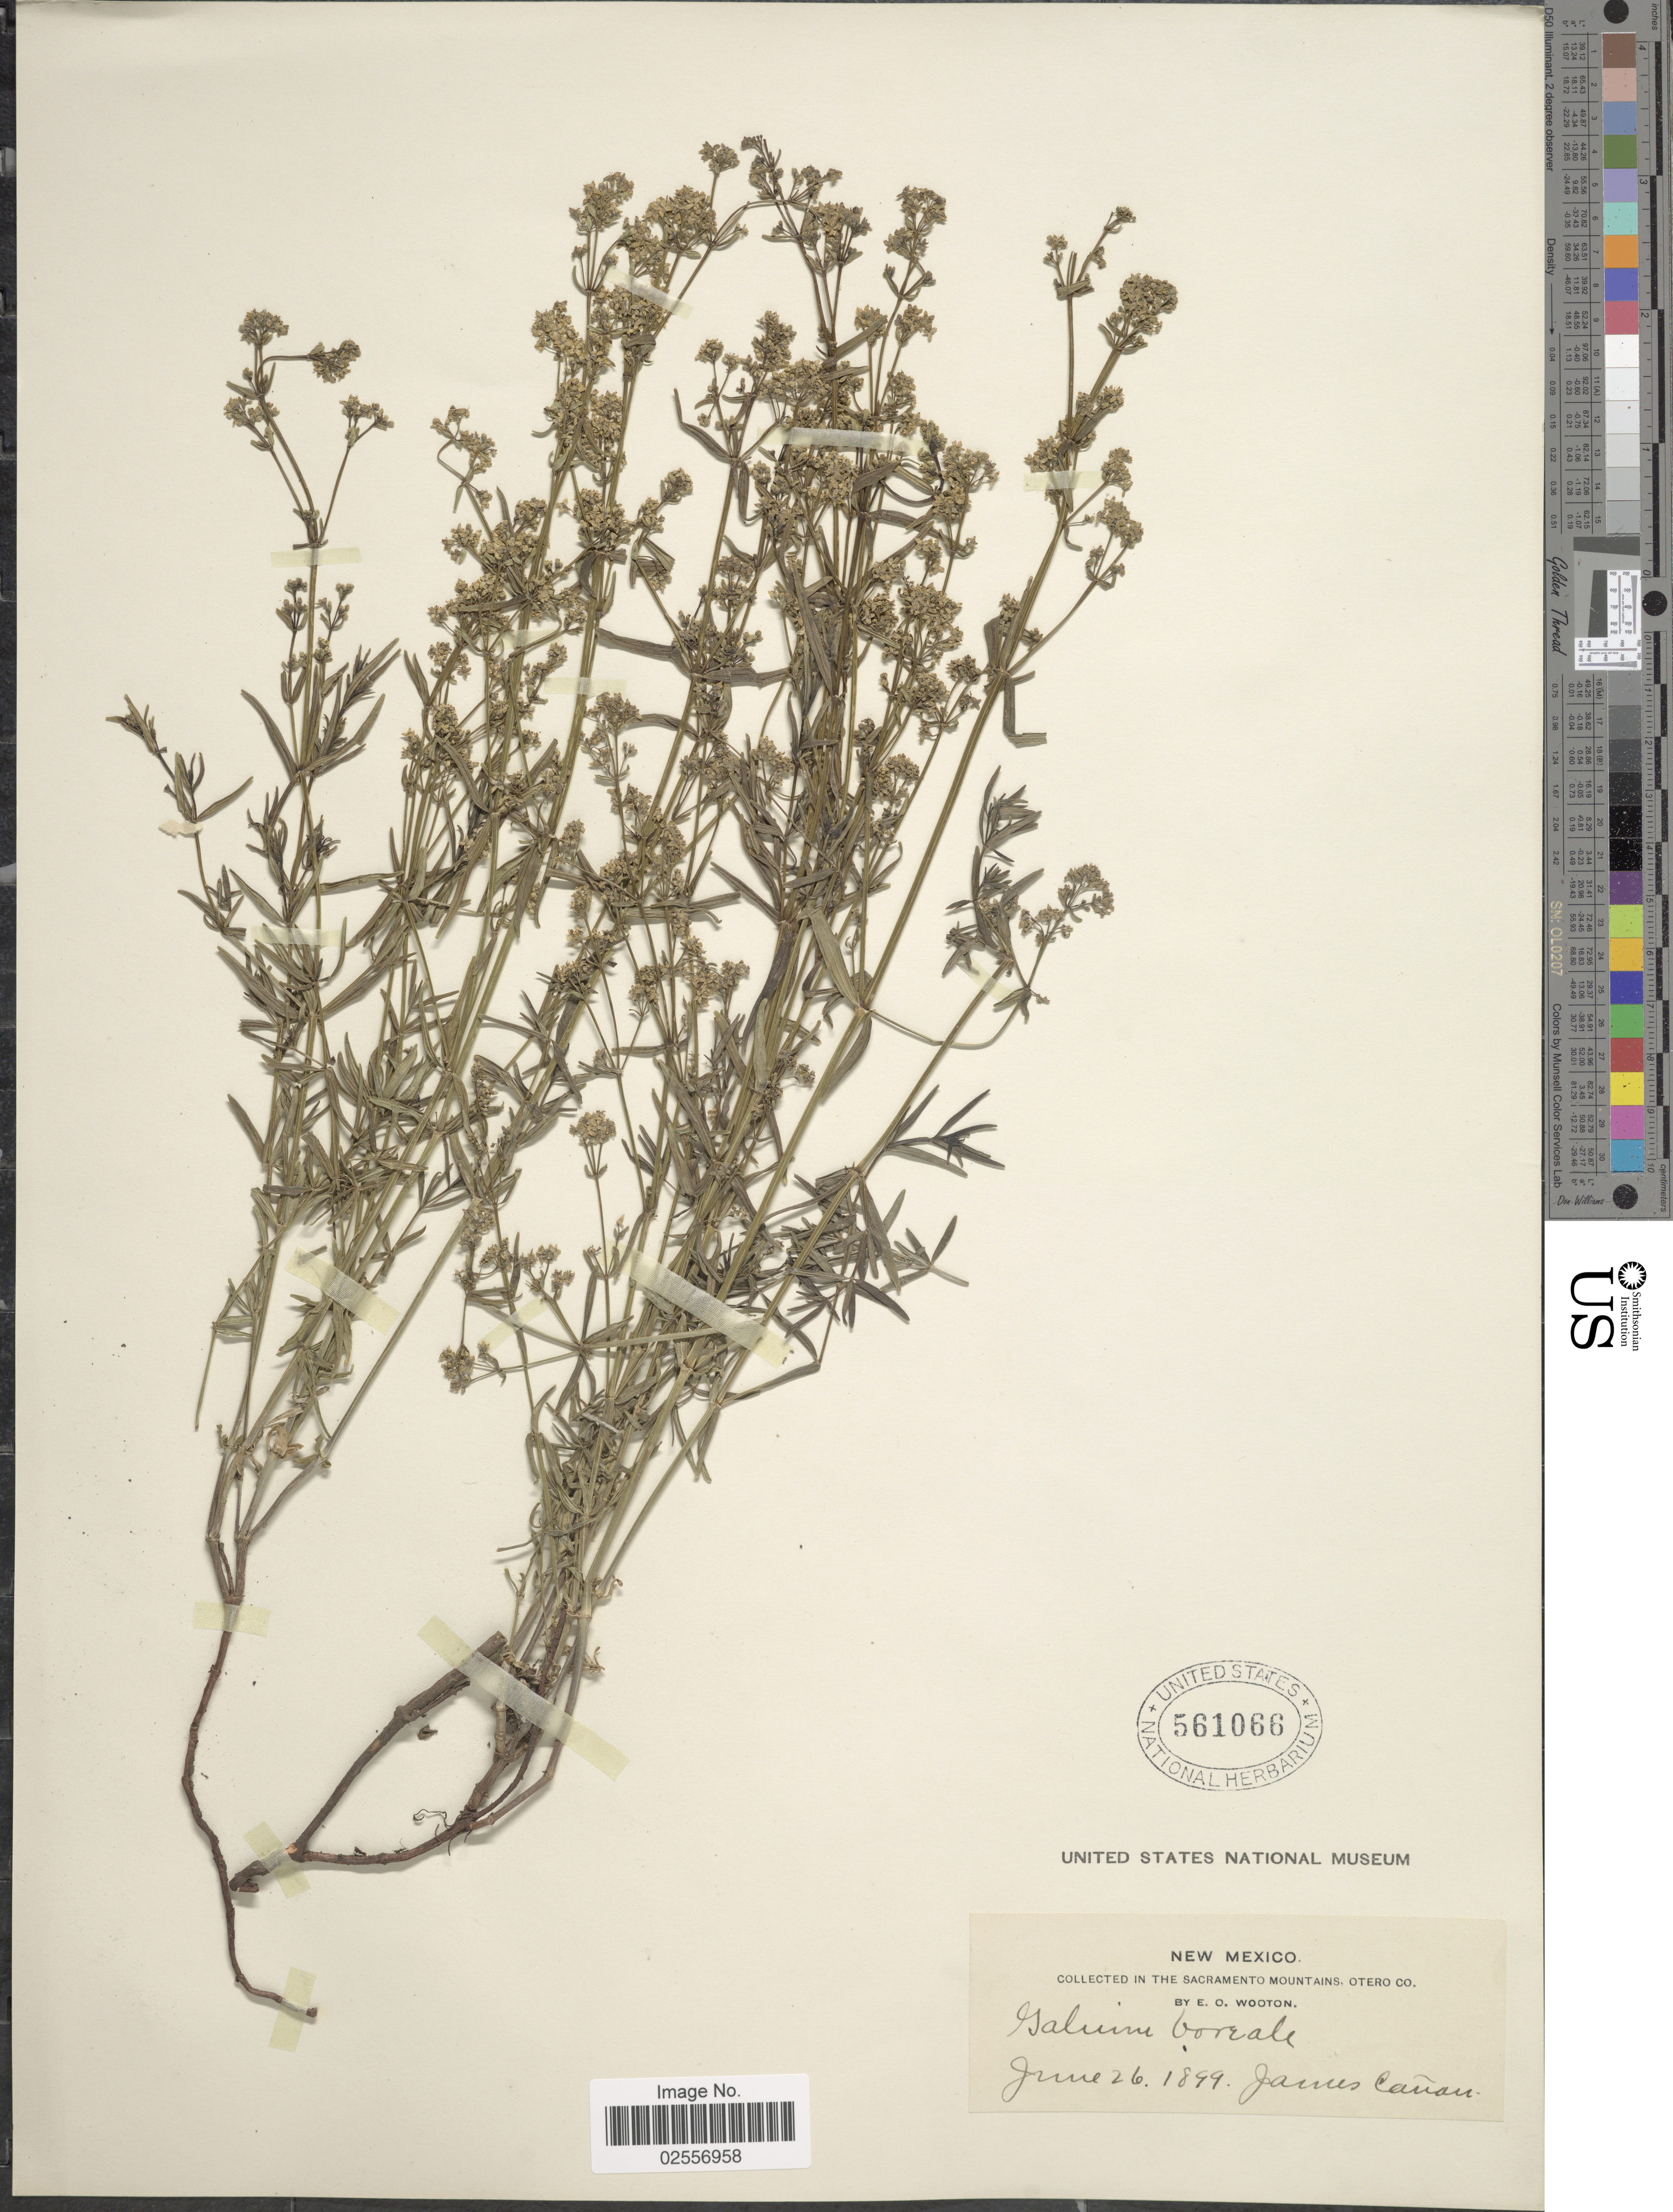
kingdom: Plantae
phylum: Tracheophyta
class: Magnoliopsida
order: Gentianales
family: Rubiaceae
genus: Galium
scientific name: Galium boreale L.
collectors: E. O. Wooton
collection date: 1899-06-26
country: United States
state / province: New Mexico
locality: Sacramento Mountains, Otero Co., James Canon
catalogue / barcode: US 561066